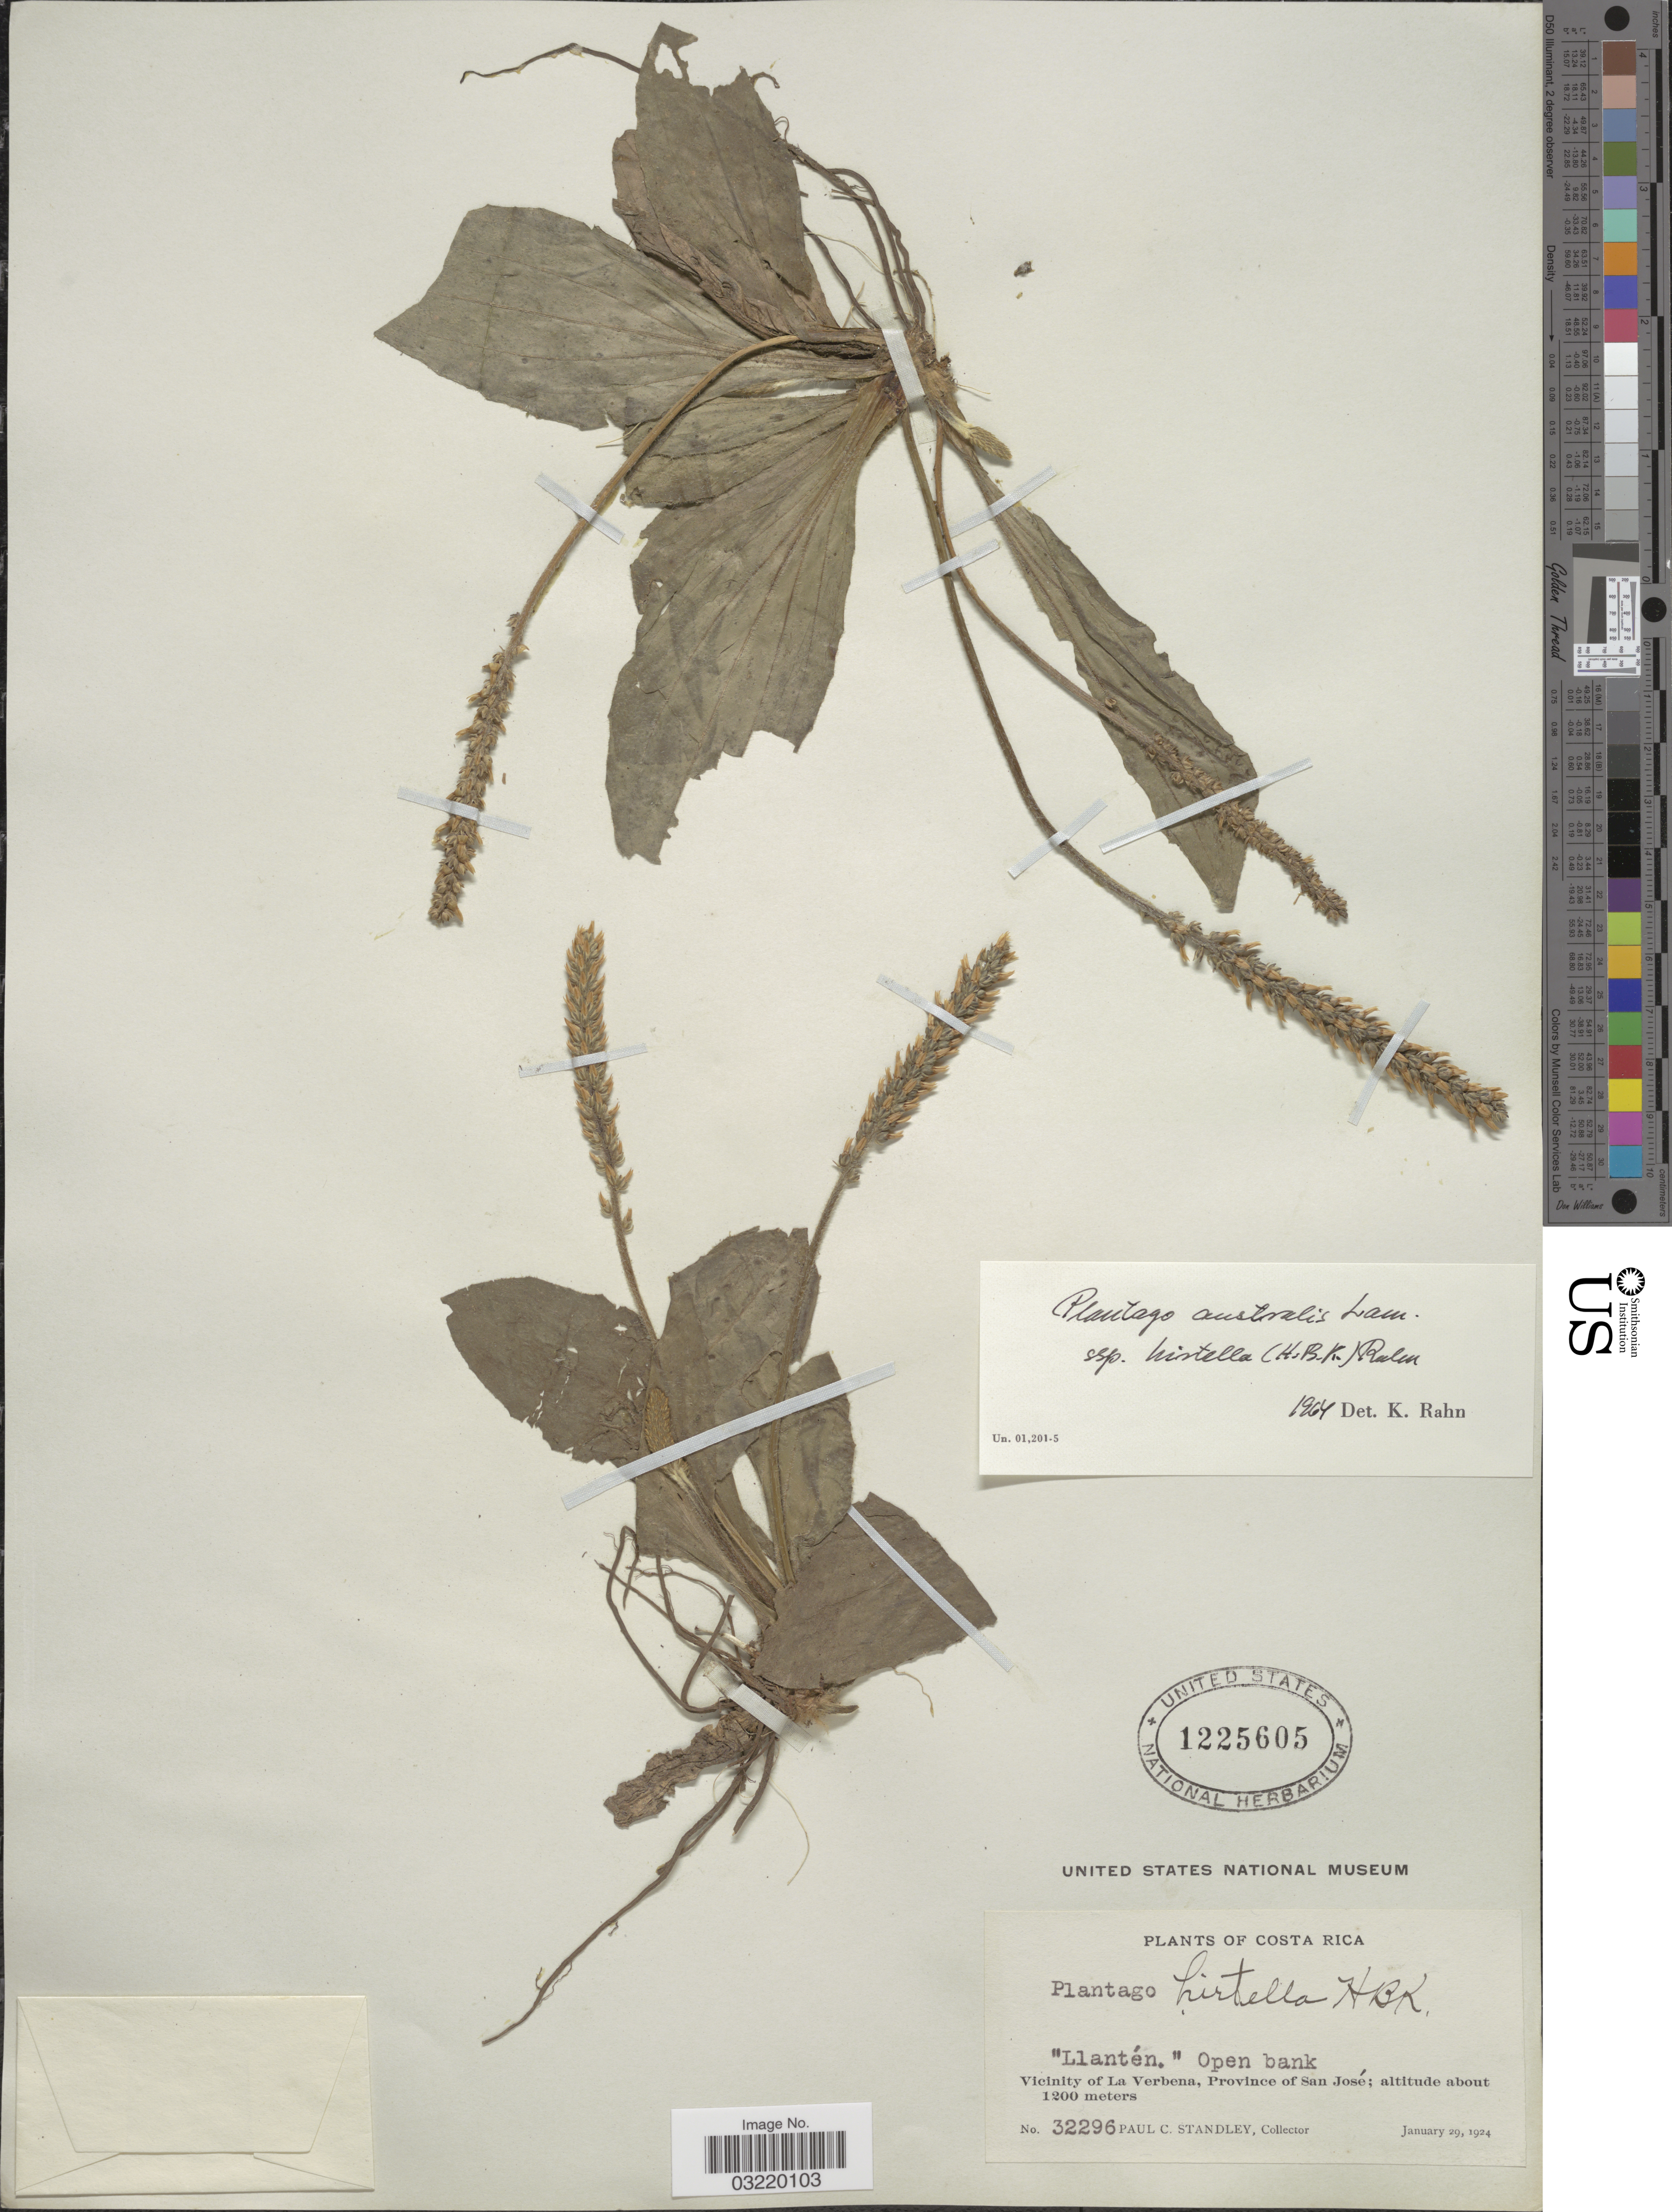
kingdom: Plantae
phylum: Tracheophyta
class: Magnoliopsida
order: Lamiales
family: Plantaginaceae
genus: Plantago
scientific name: Plantago australis subsp. hirtella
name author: (Kunth) Rahn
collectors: P. C. Standley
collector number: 32296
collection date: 1924-01-29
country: Costa Rica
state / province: San José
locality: Vicinity of La Verbena.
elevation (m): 1200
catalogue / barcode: US 1225605